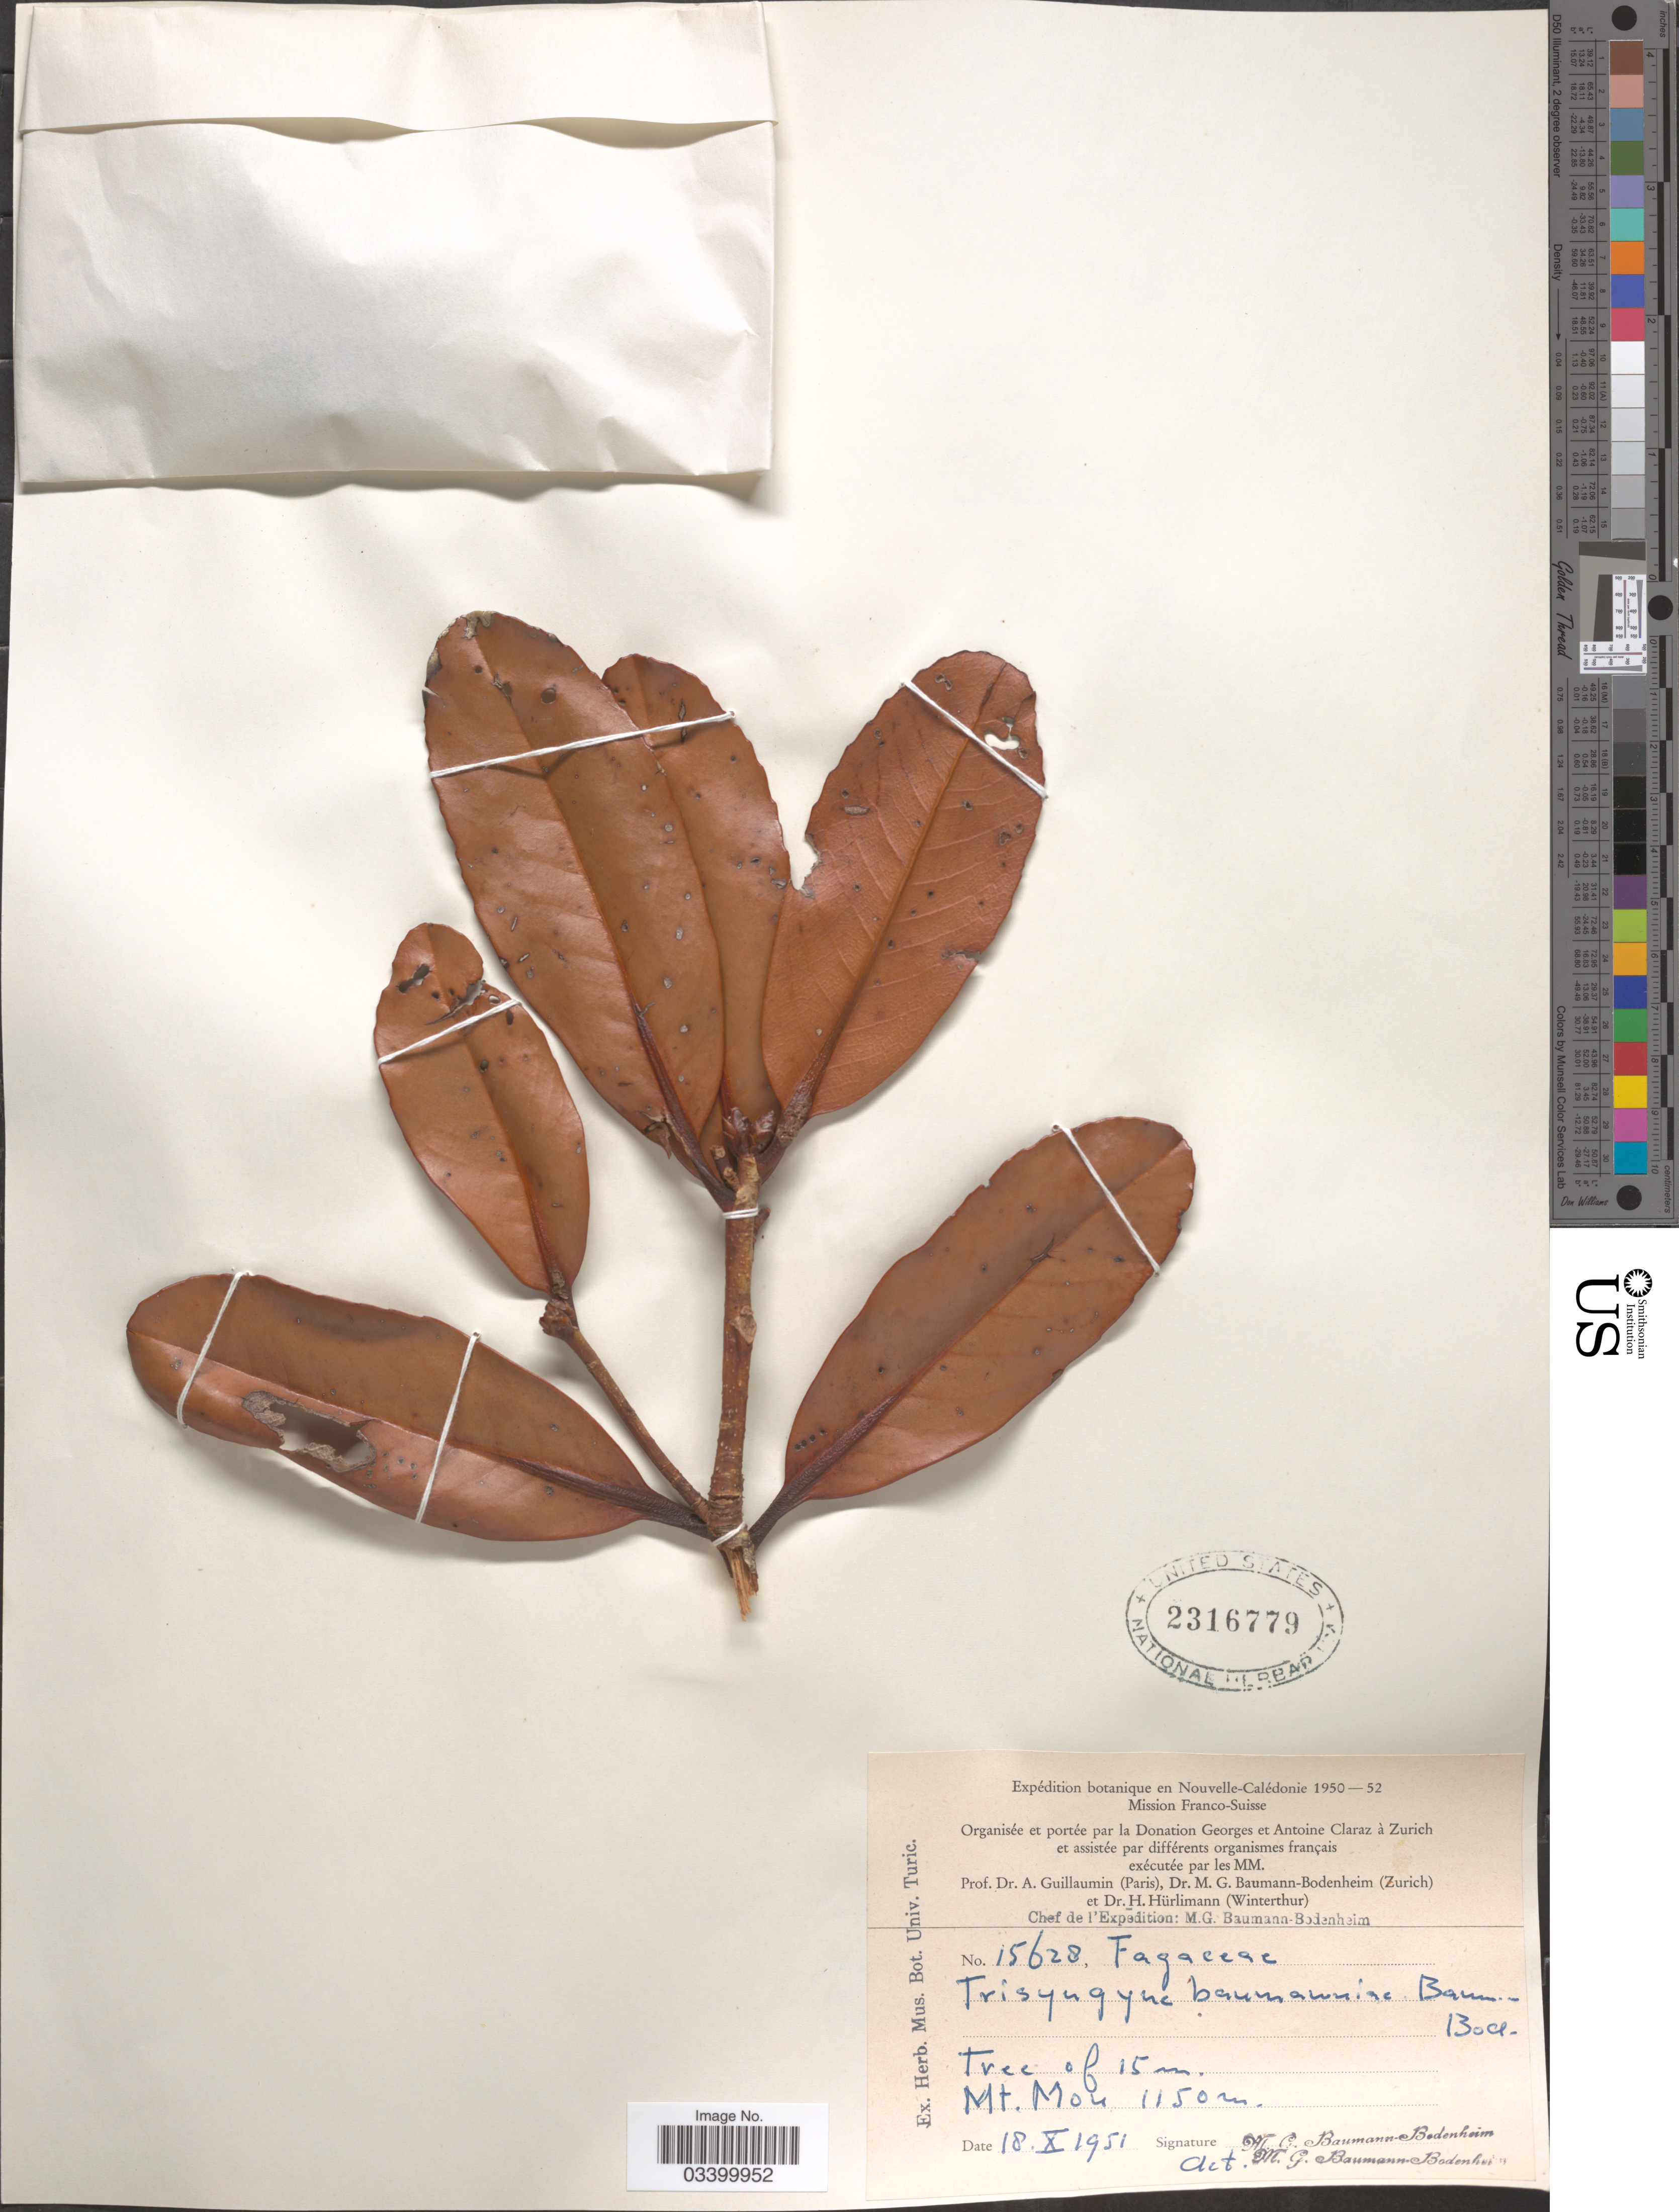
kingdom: Plantae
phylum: Tracheophyta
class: Magnoliopsida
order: Fagales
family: Nothofagaceae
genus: Nothofagus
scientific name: Nothofagus baumanniae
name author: (Baum.-Bod.) Steenis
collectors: M. G. Baumann-Bodenheim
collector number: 15628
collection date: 1951-10-18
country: New Caledonia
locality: Nouvelle-Calédonie. Mt. Mou.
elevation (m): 1150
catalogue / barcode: US 2316779